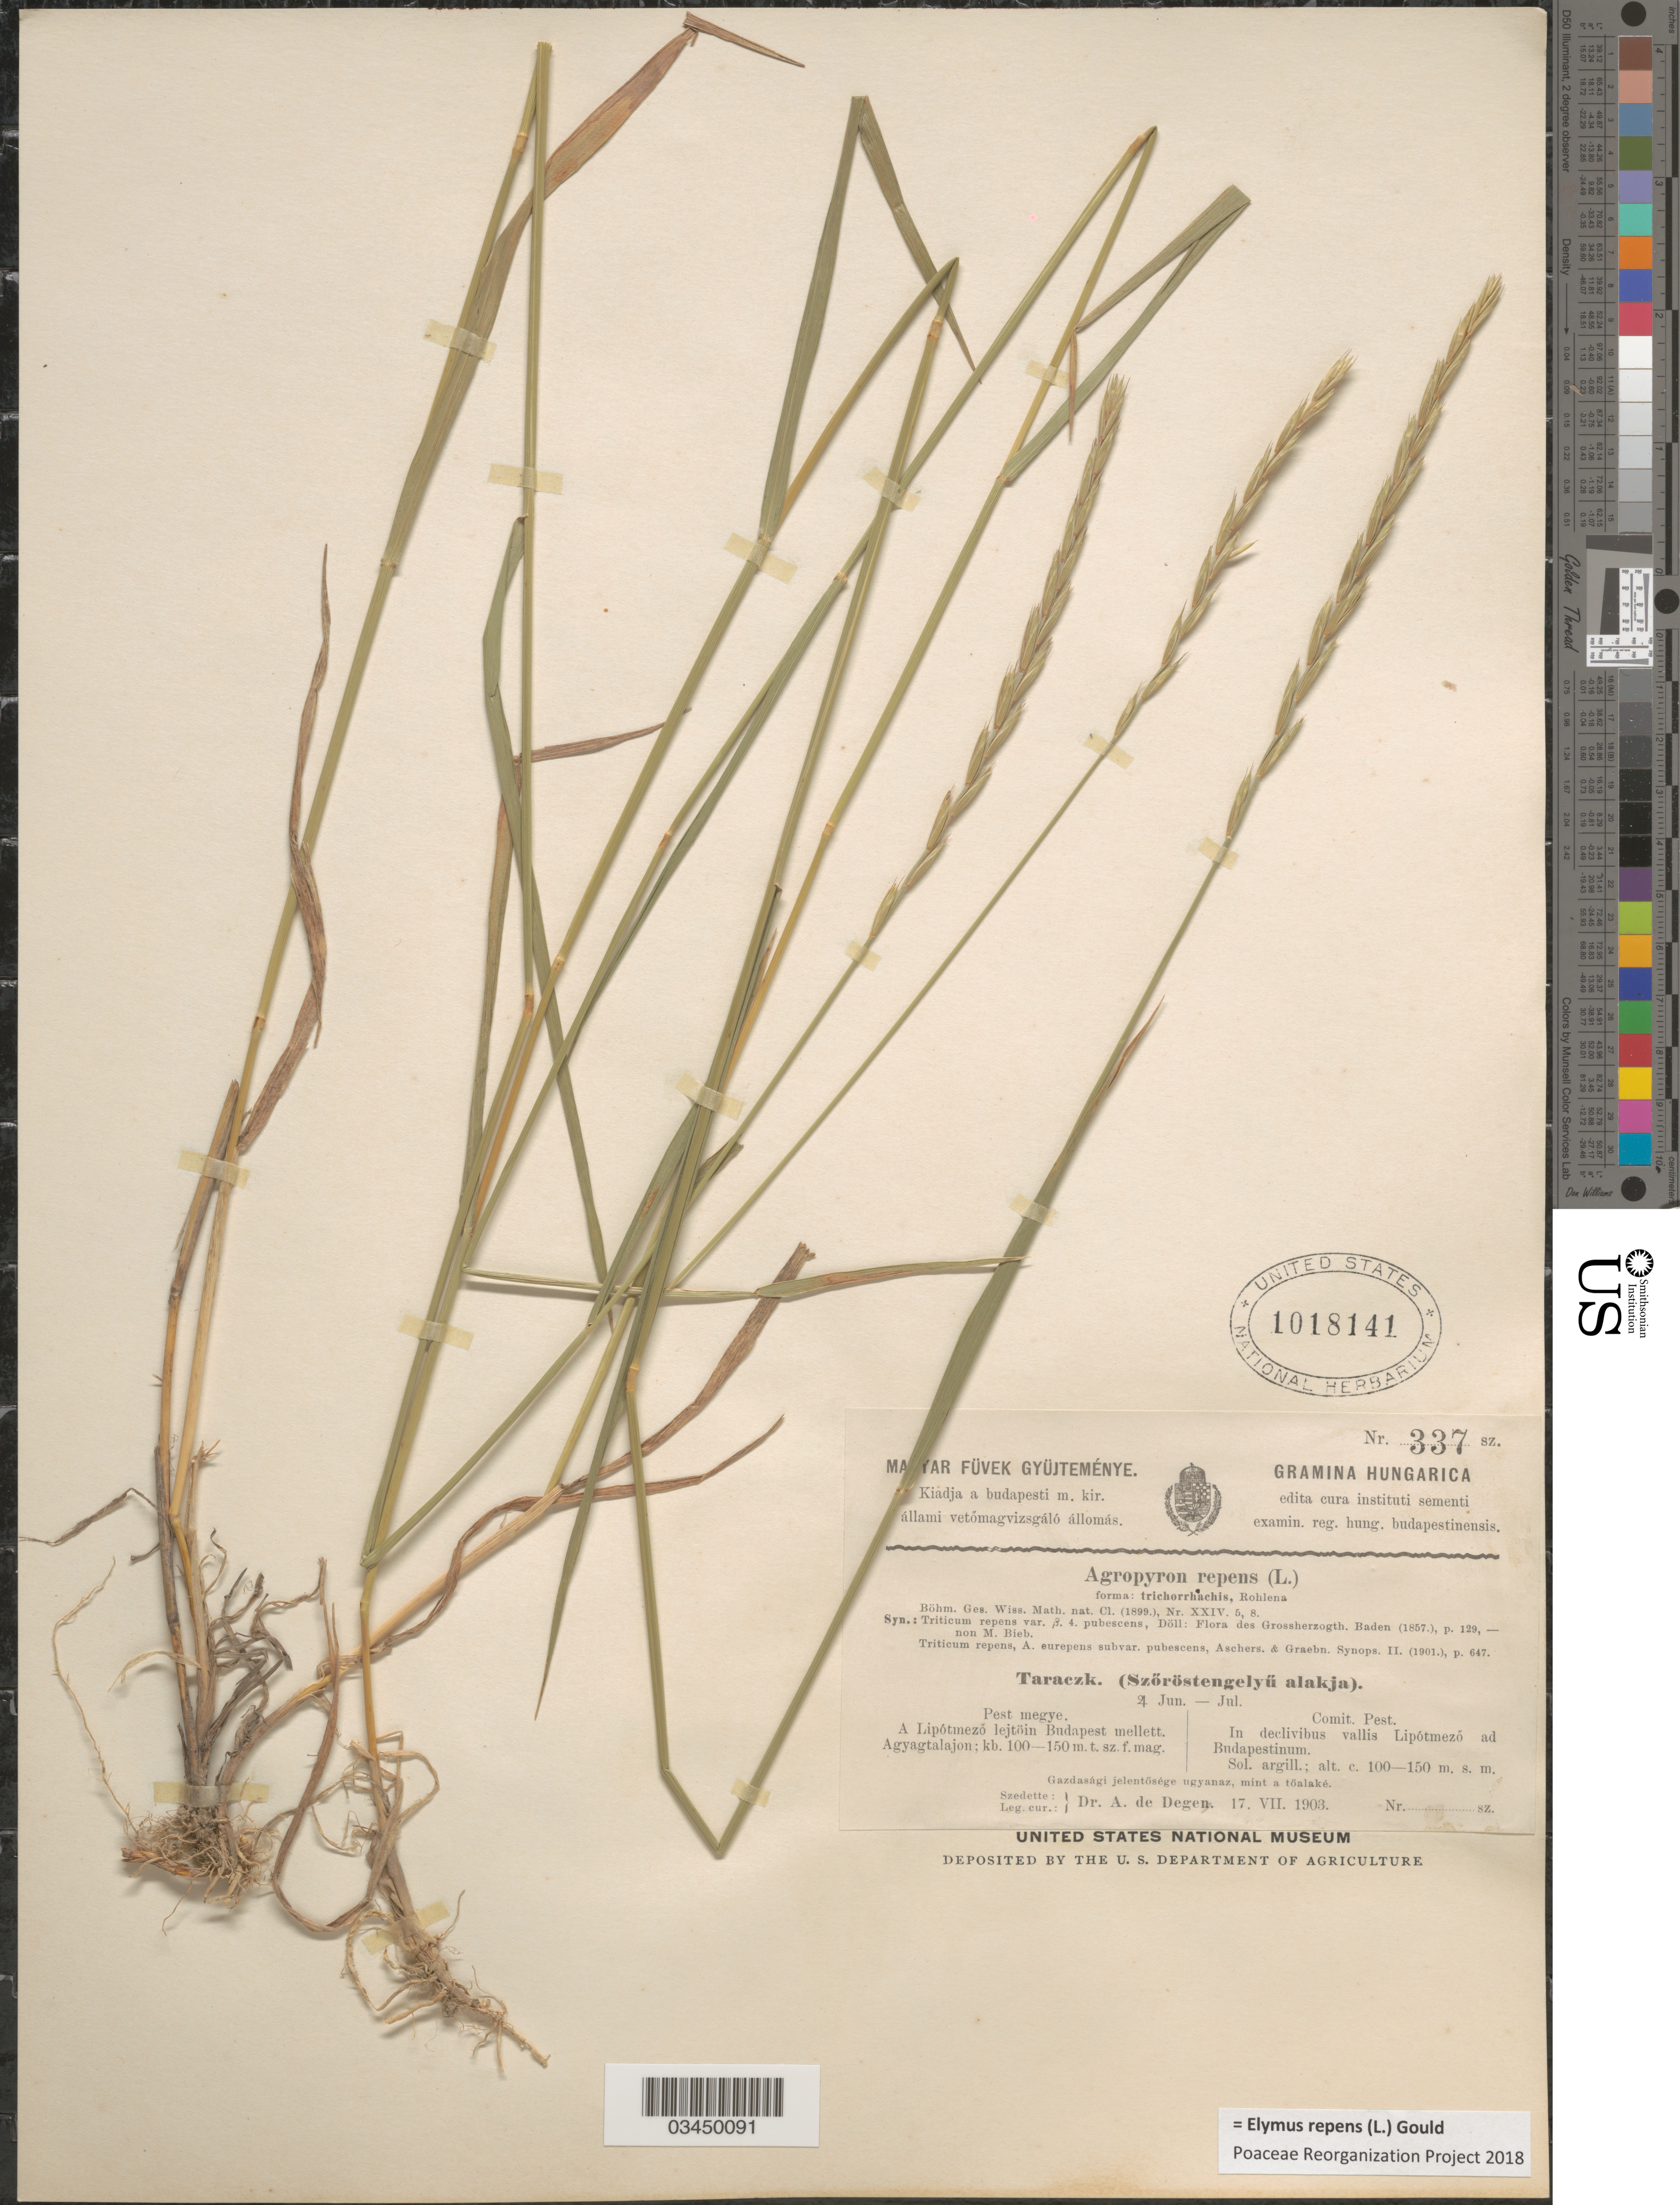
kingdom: Plantae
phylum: Tracheophyta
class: Liliopsida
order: Poales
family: Poaceae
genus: Elymus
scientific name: Elymus repens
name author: (L.) Gould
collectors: A. Degen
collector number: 337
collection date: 1903-07-17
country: Hungary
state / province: Pest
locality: Comit. Pest. In declivibus vallis Lipótmezö ad Budapestinum.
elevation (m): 100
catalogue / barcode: US 1018141